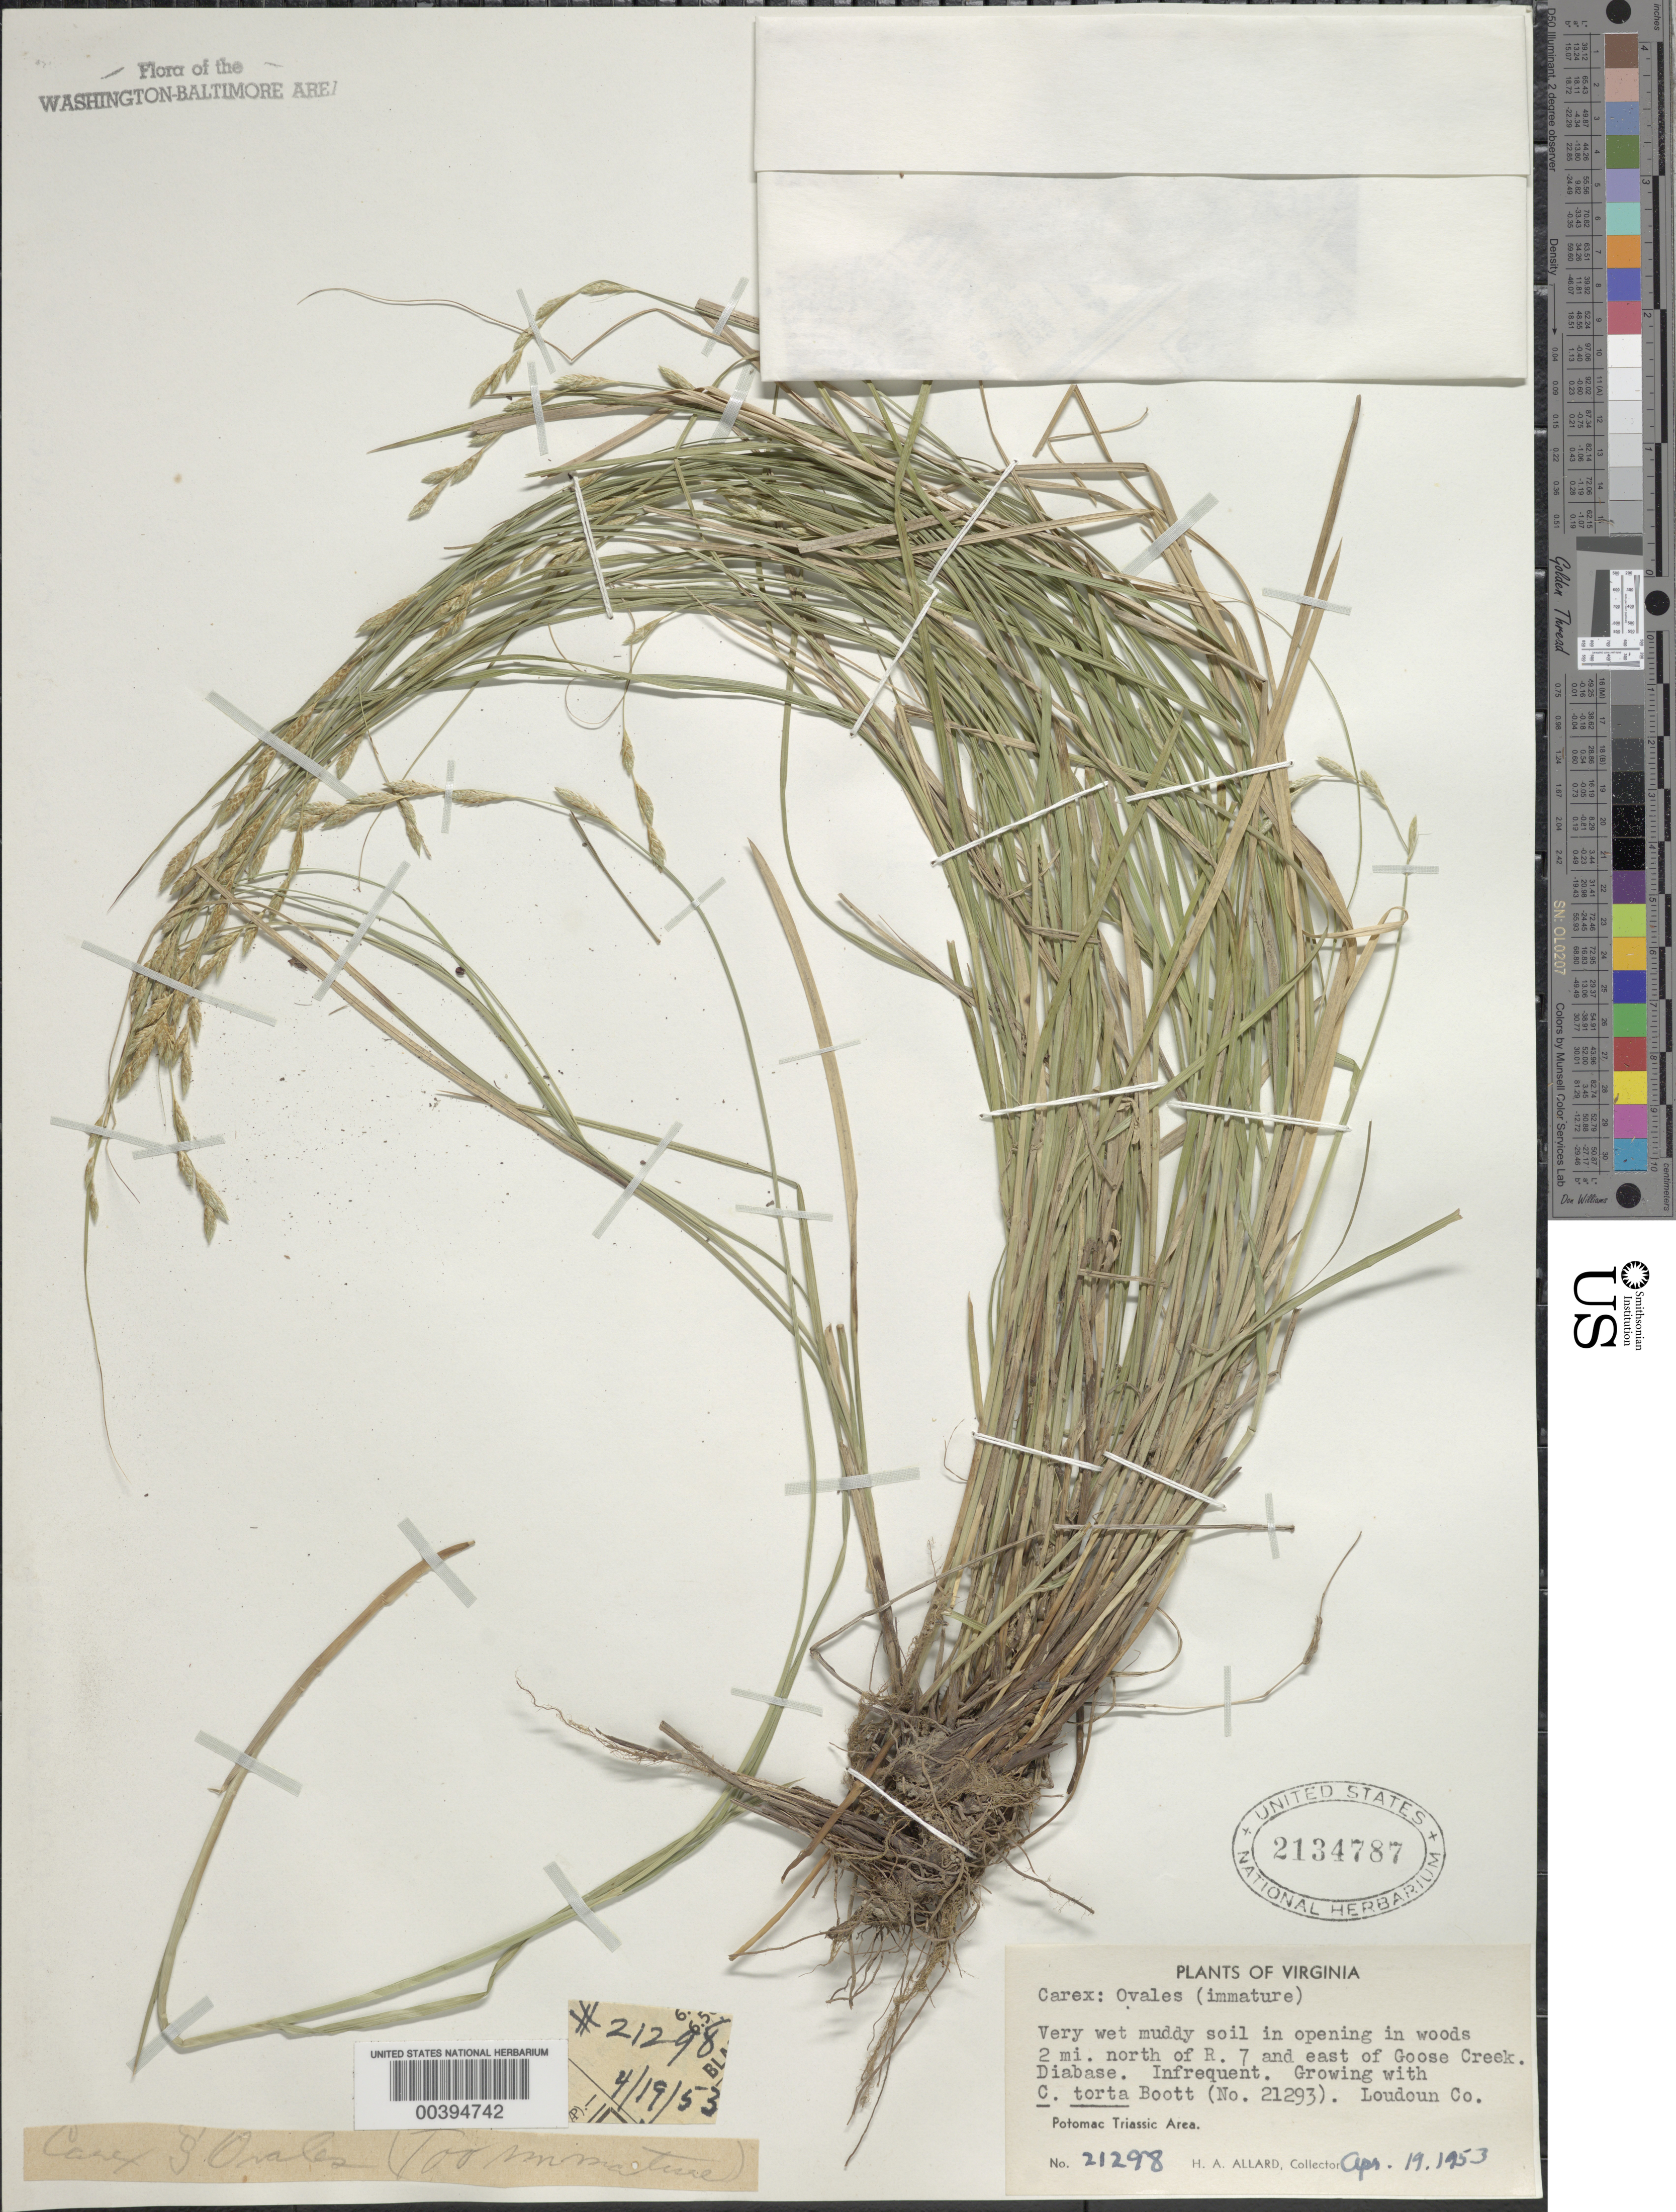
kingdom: Plantae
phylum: Tracheophyta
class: Liliopsida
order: Poales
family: Cyperaceae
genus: Carex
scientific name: Carex sp.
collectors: H. A. Allard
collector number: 21298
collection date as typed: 19 Apr 1953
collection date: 1953-04-19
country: United States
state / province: Virginia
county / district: Loudoun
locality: North of Route 7 and east of Goose Creek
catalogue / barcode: US 2134787